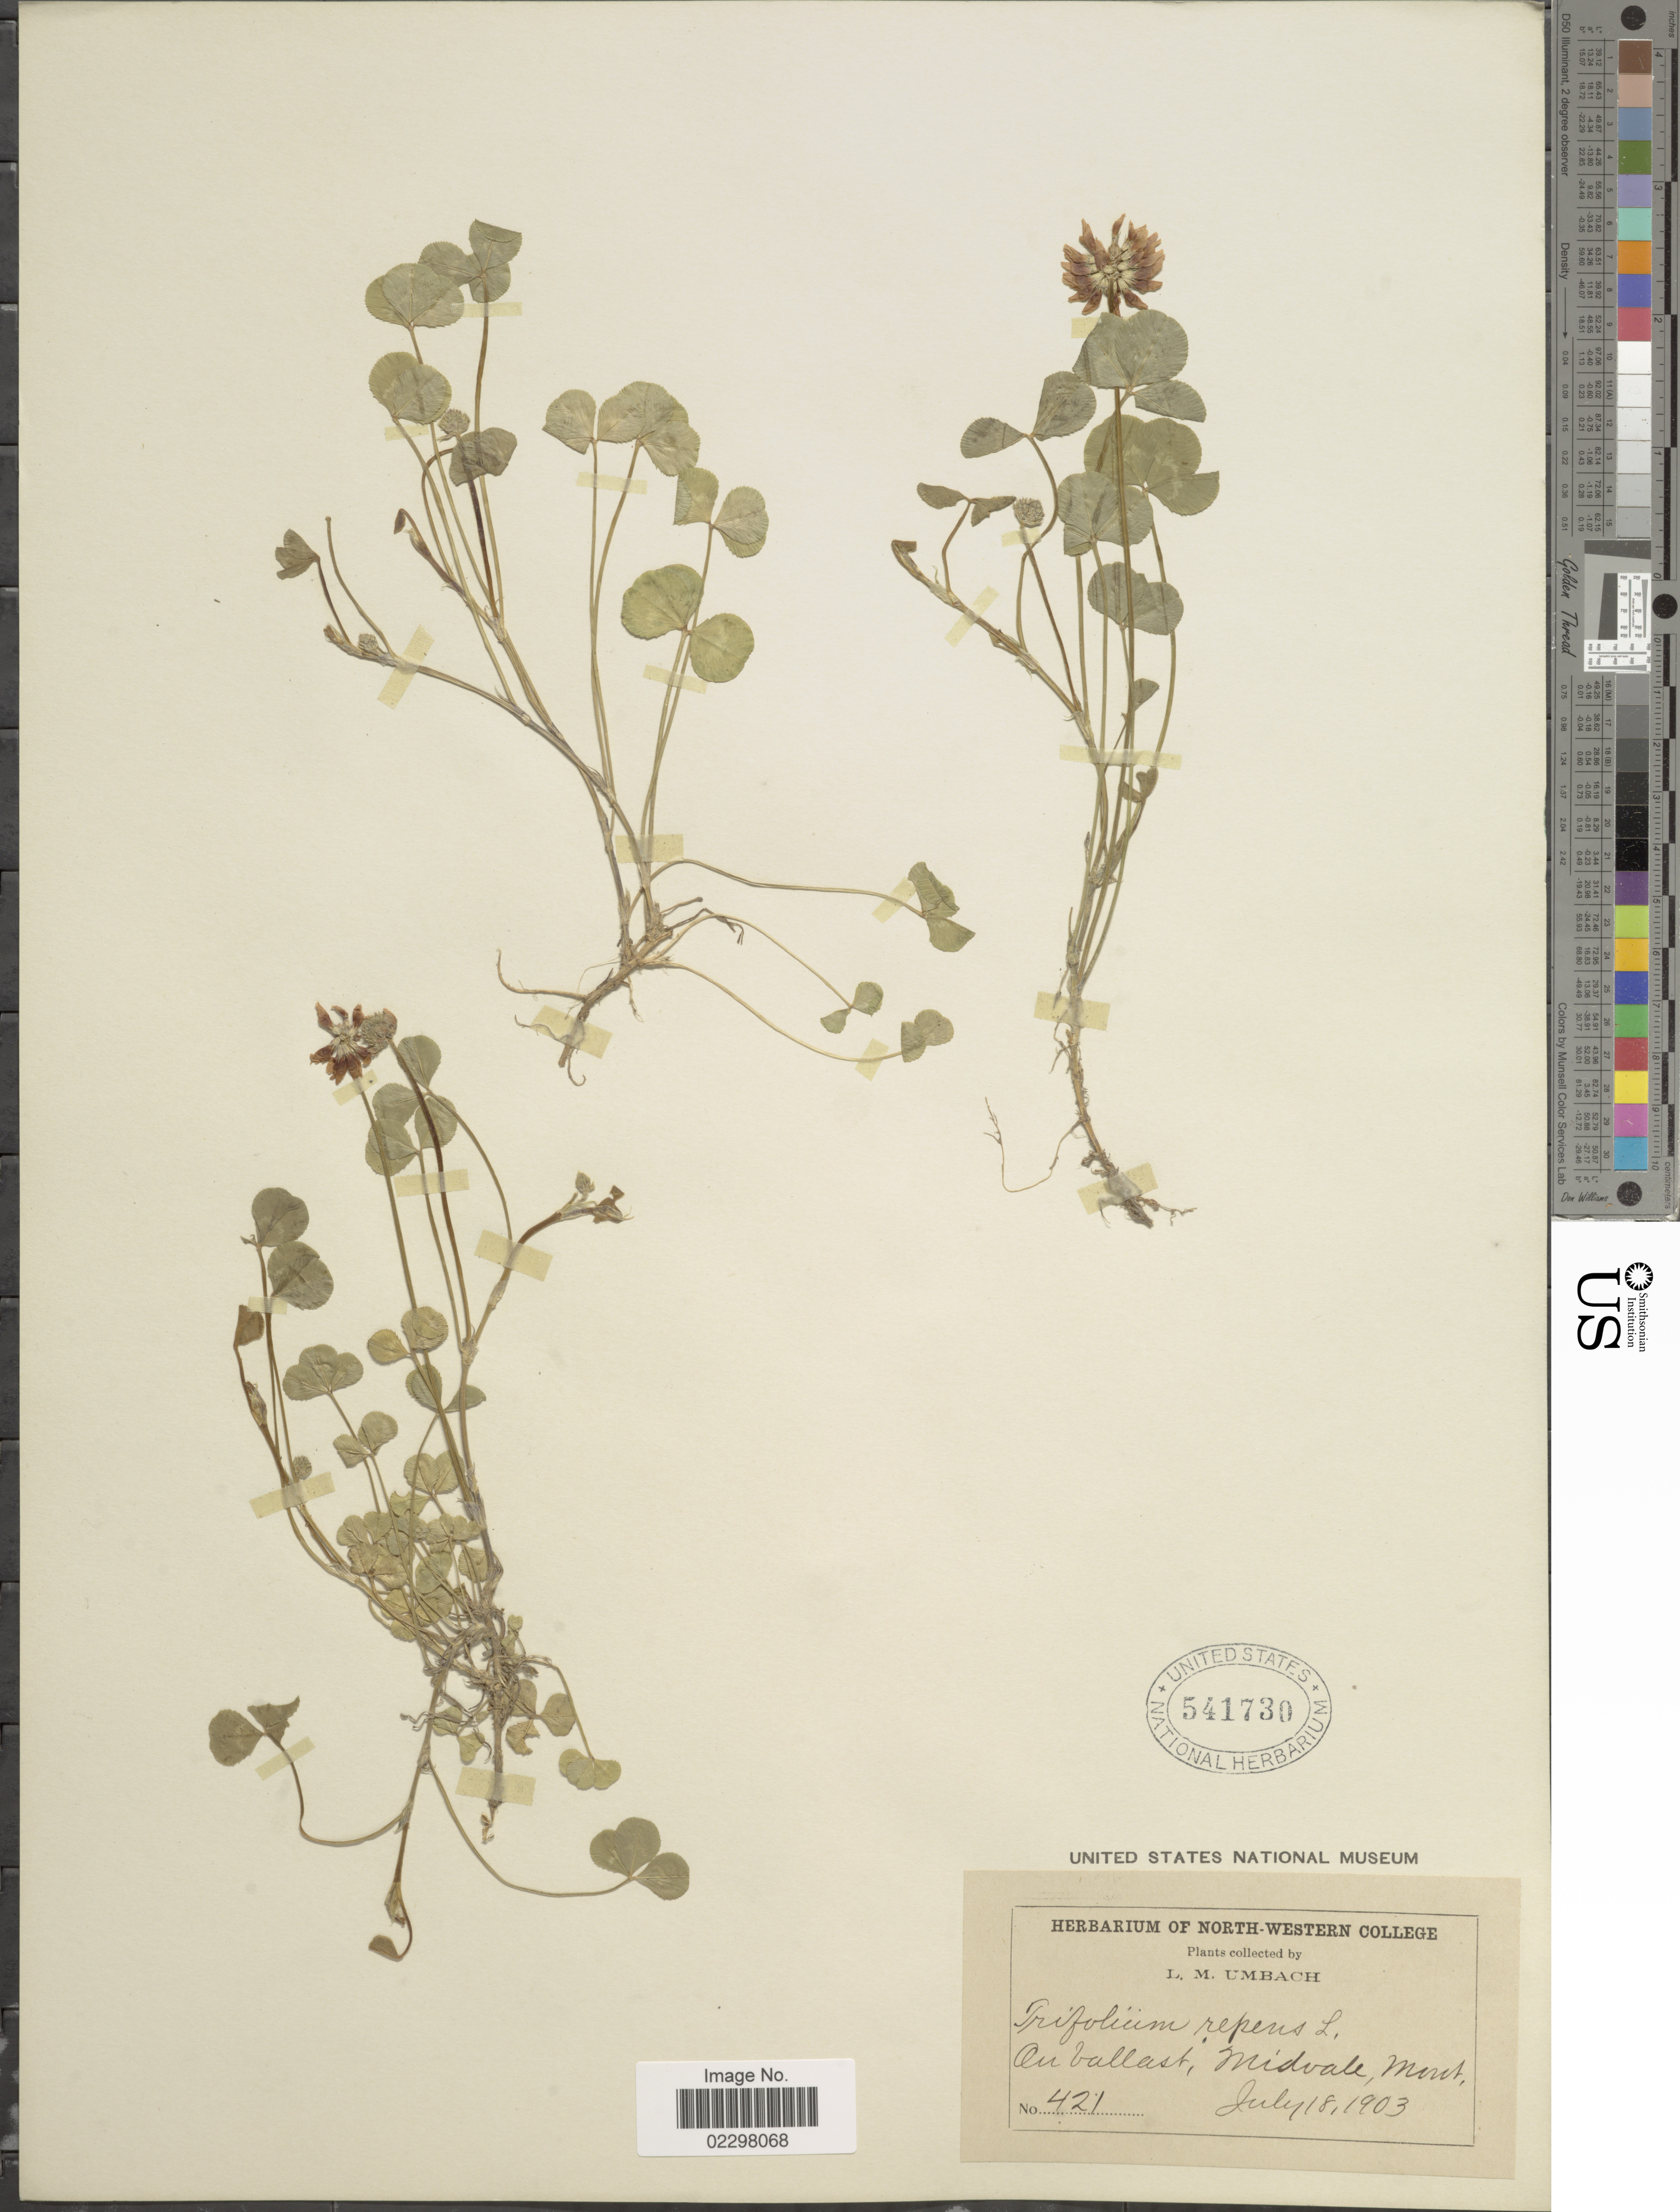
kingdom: Plantae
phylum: Tracheophyta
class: Magnoliopsida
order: Fabales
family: Fabaceae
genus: Trifolium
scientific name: Trifolium repens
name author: L.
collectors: L. M. Umbach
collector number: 421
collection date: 1903-07-18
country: United States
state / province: Montana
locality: On ballast, Midvale.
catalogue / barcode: US 541730